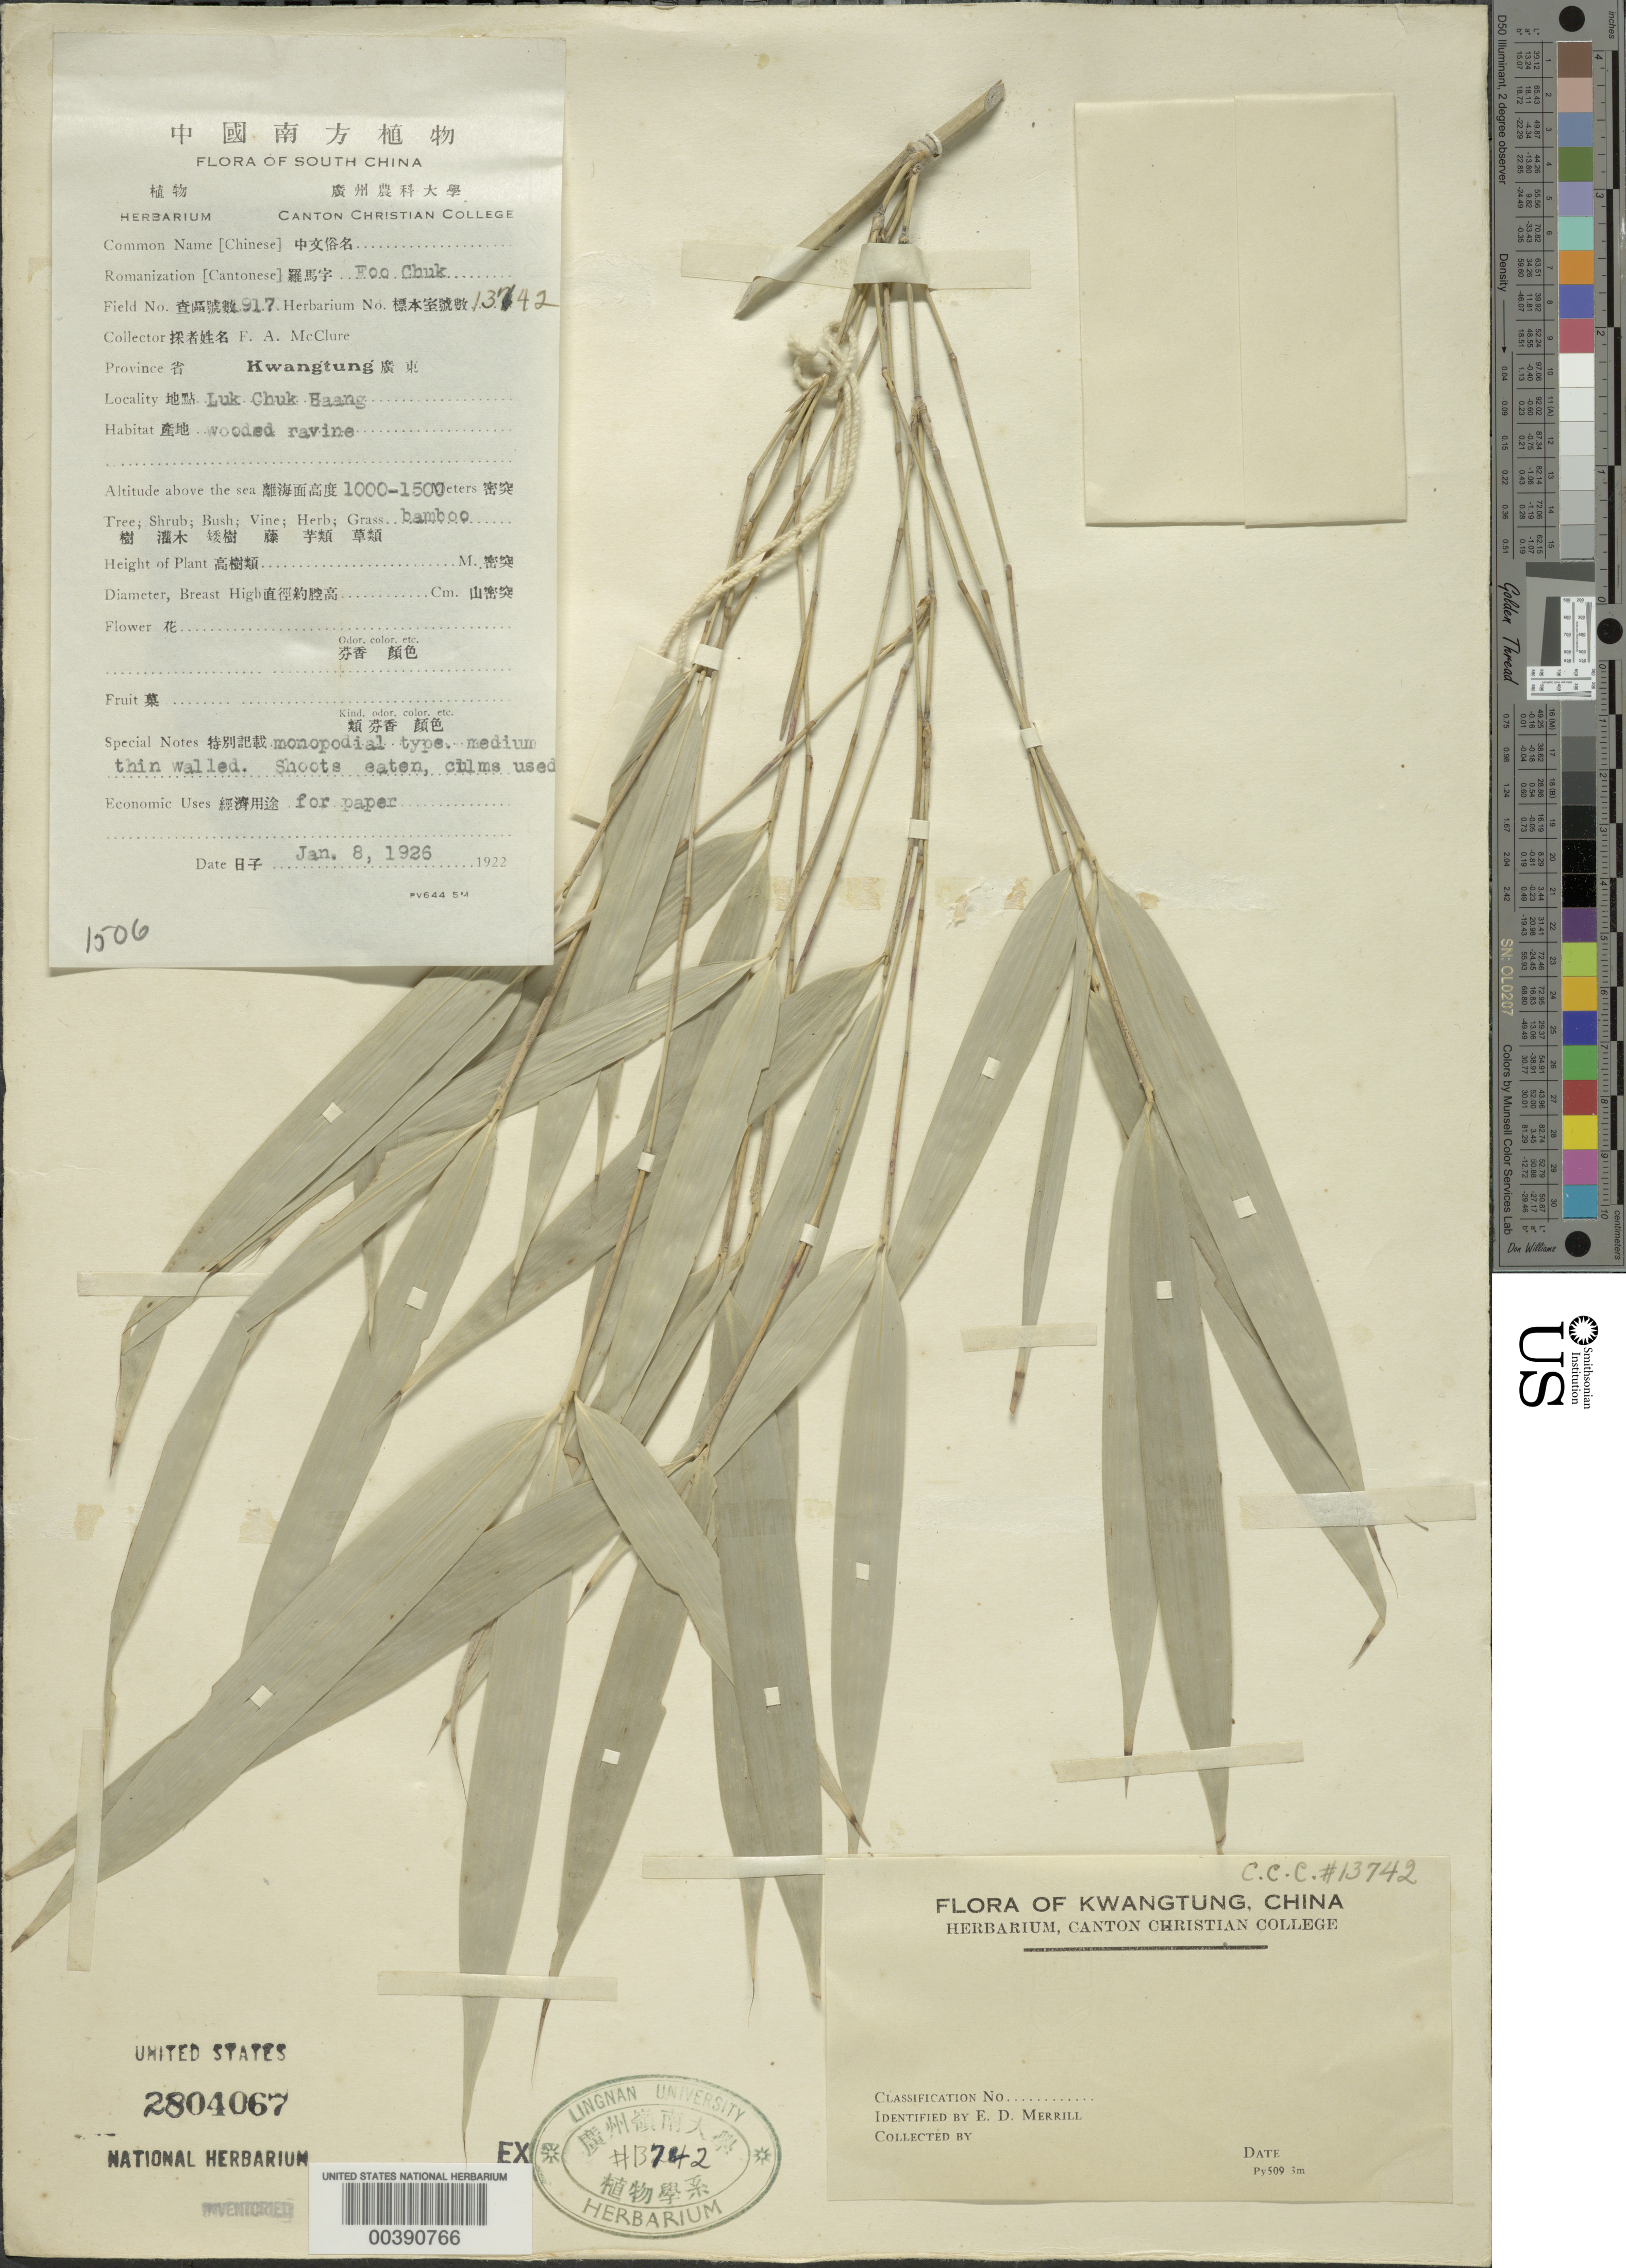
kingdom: Plantae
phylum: Tracheophyta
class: Liliopsida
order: Poales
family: Poaceae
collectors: F. A. McClure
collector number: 1917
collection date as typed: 08 Jan 1926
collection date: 1926-01-08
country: China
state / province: Guangdong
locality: Luk chuk haang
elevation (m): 1000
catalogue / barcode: US 2804067